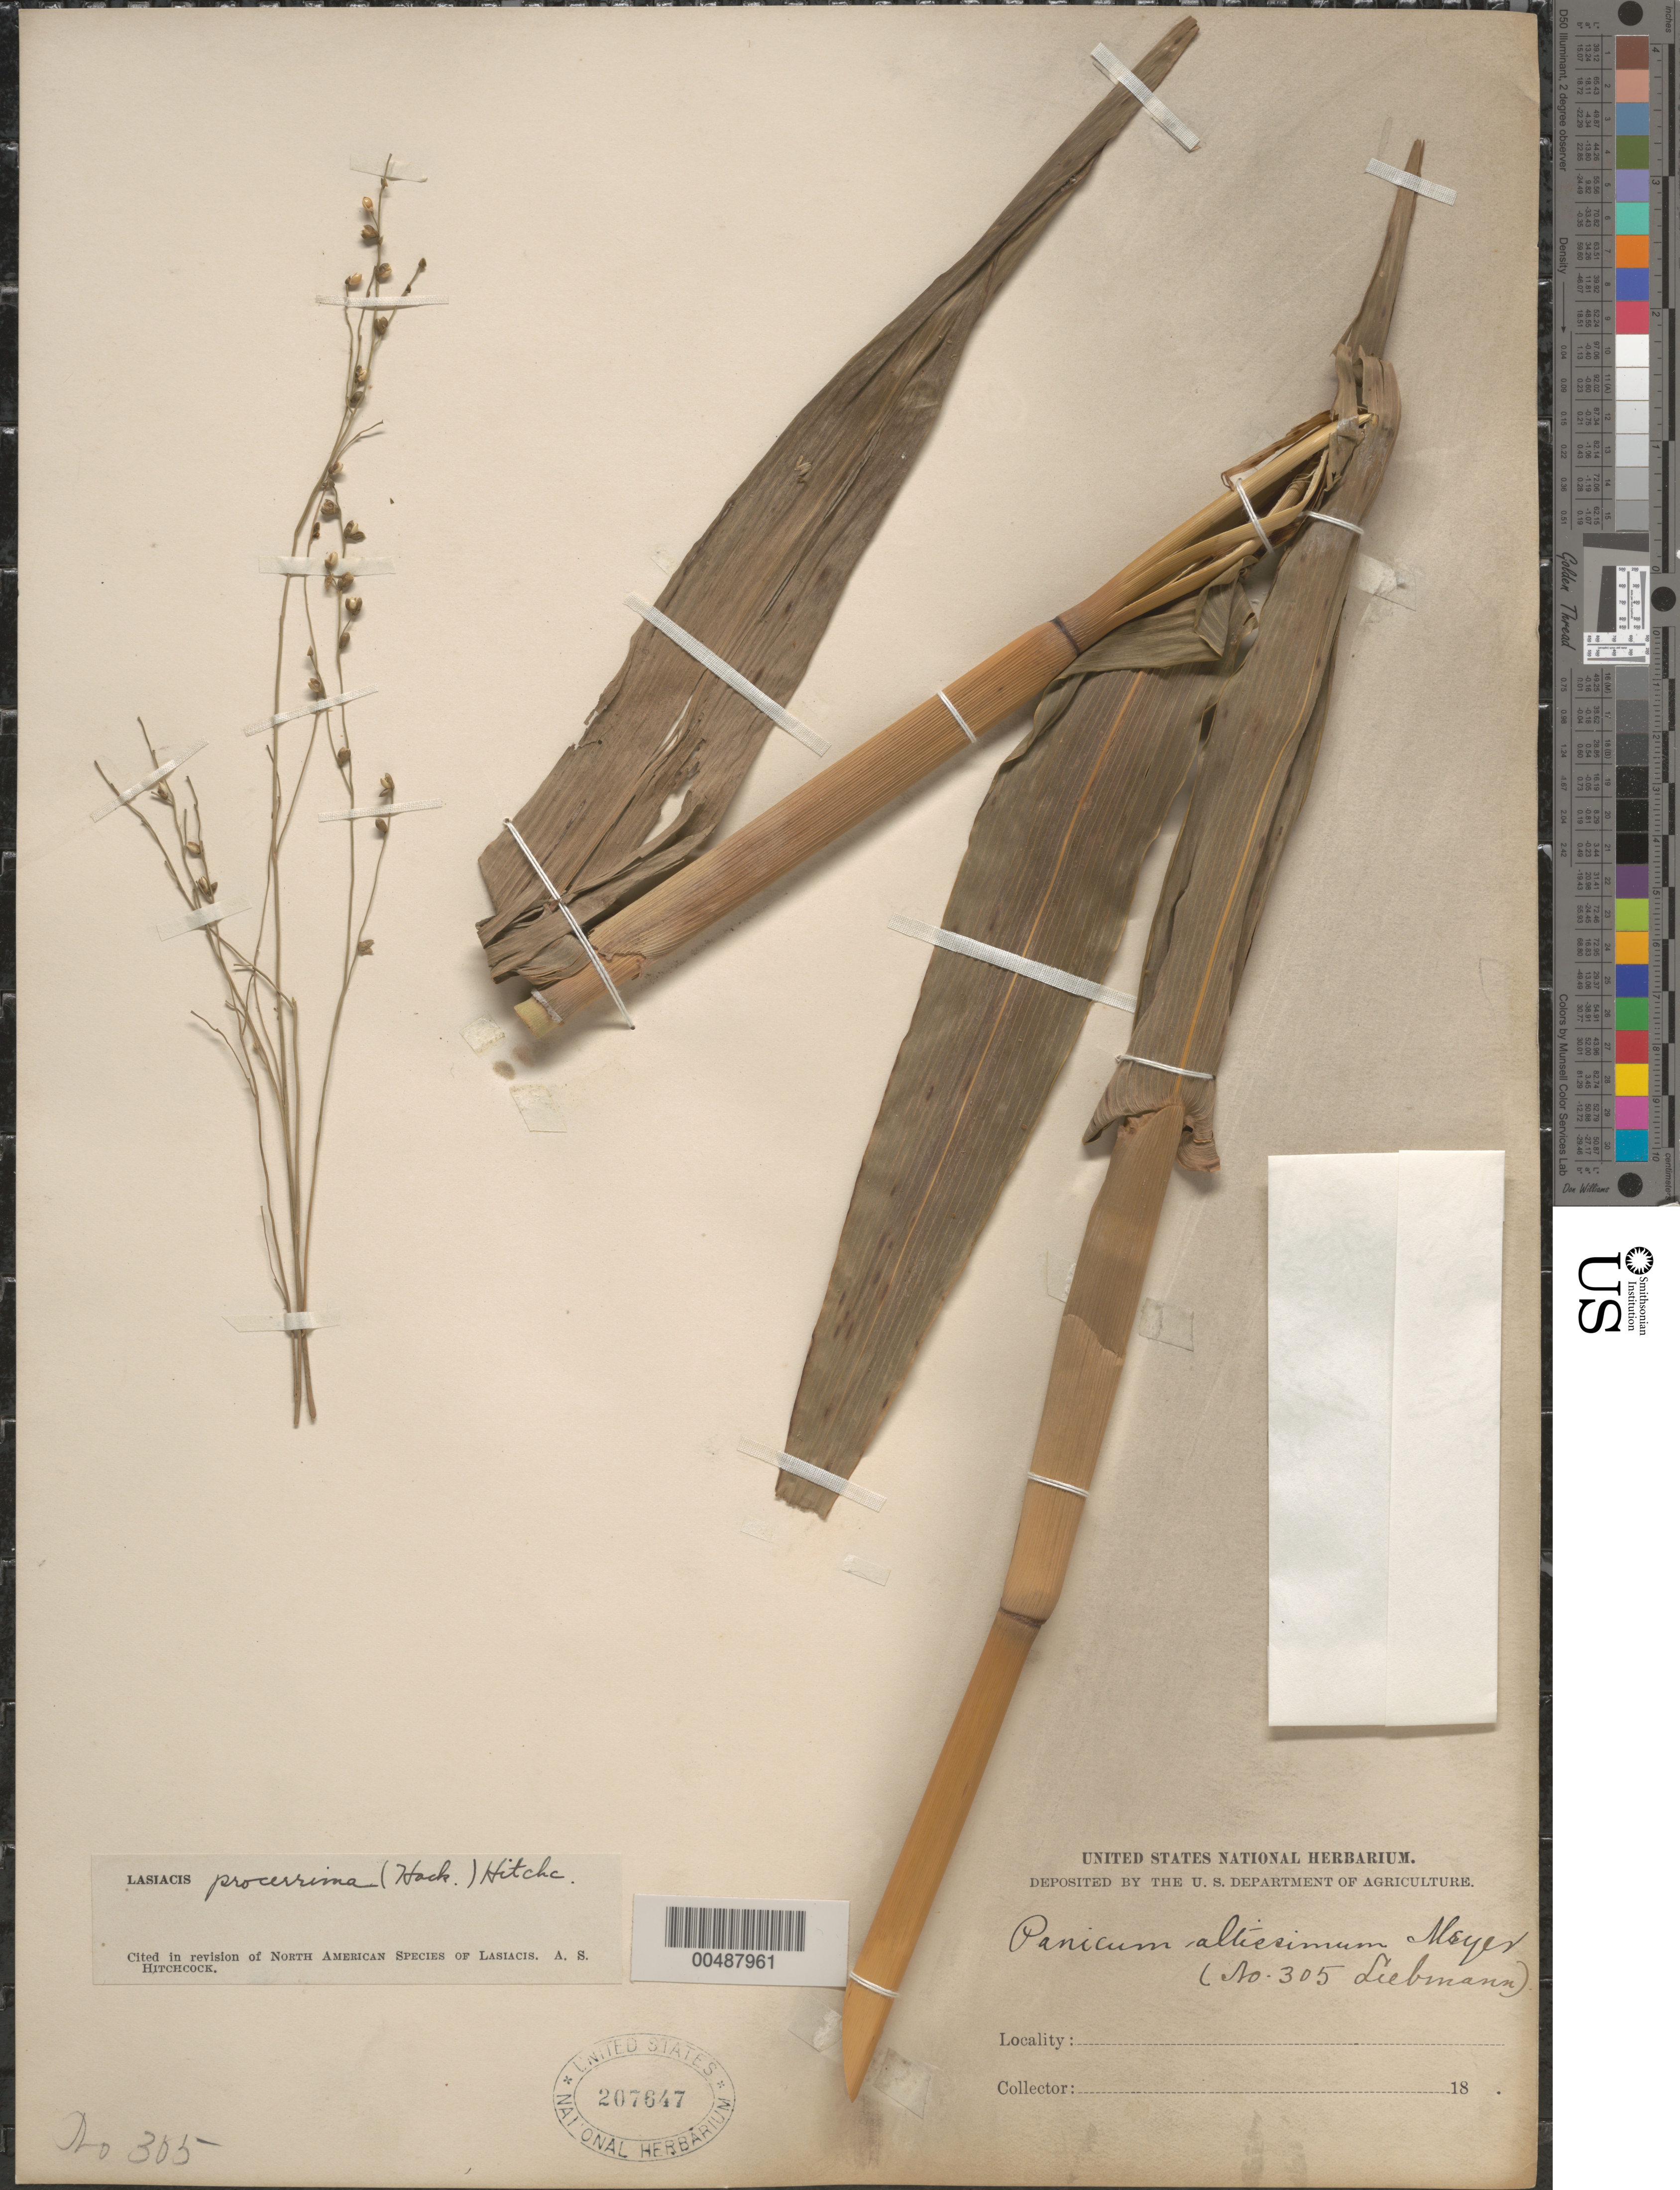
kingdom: Plantae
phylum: Tracheophyta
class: Liliopsida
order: Poales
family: Poaceae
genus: Lasiacis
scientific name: Lasiacis procerrima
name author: (Hack.) Hitchc.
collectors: F. M. Liebmann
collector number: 305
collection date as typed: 18??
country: Mexico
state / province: Durango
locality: San Ramon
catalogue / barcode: US 207647